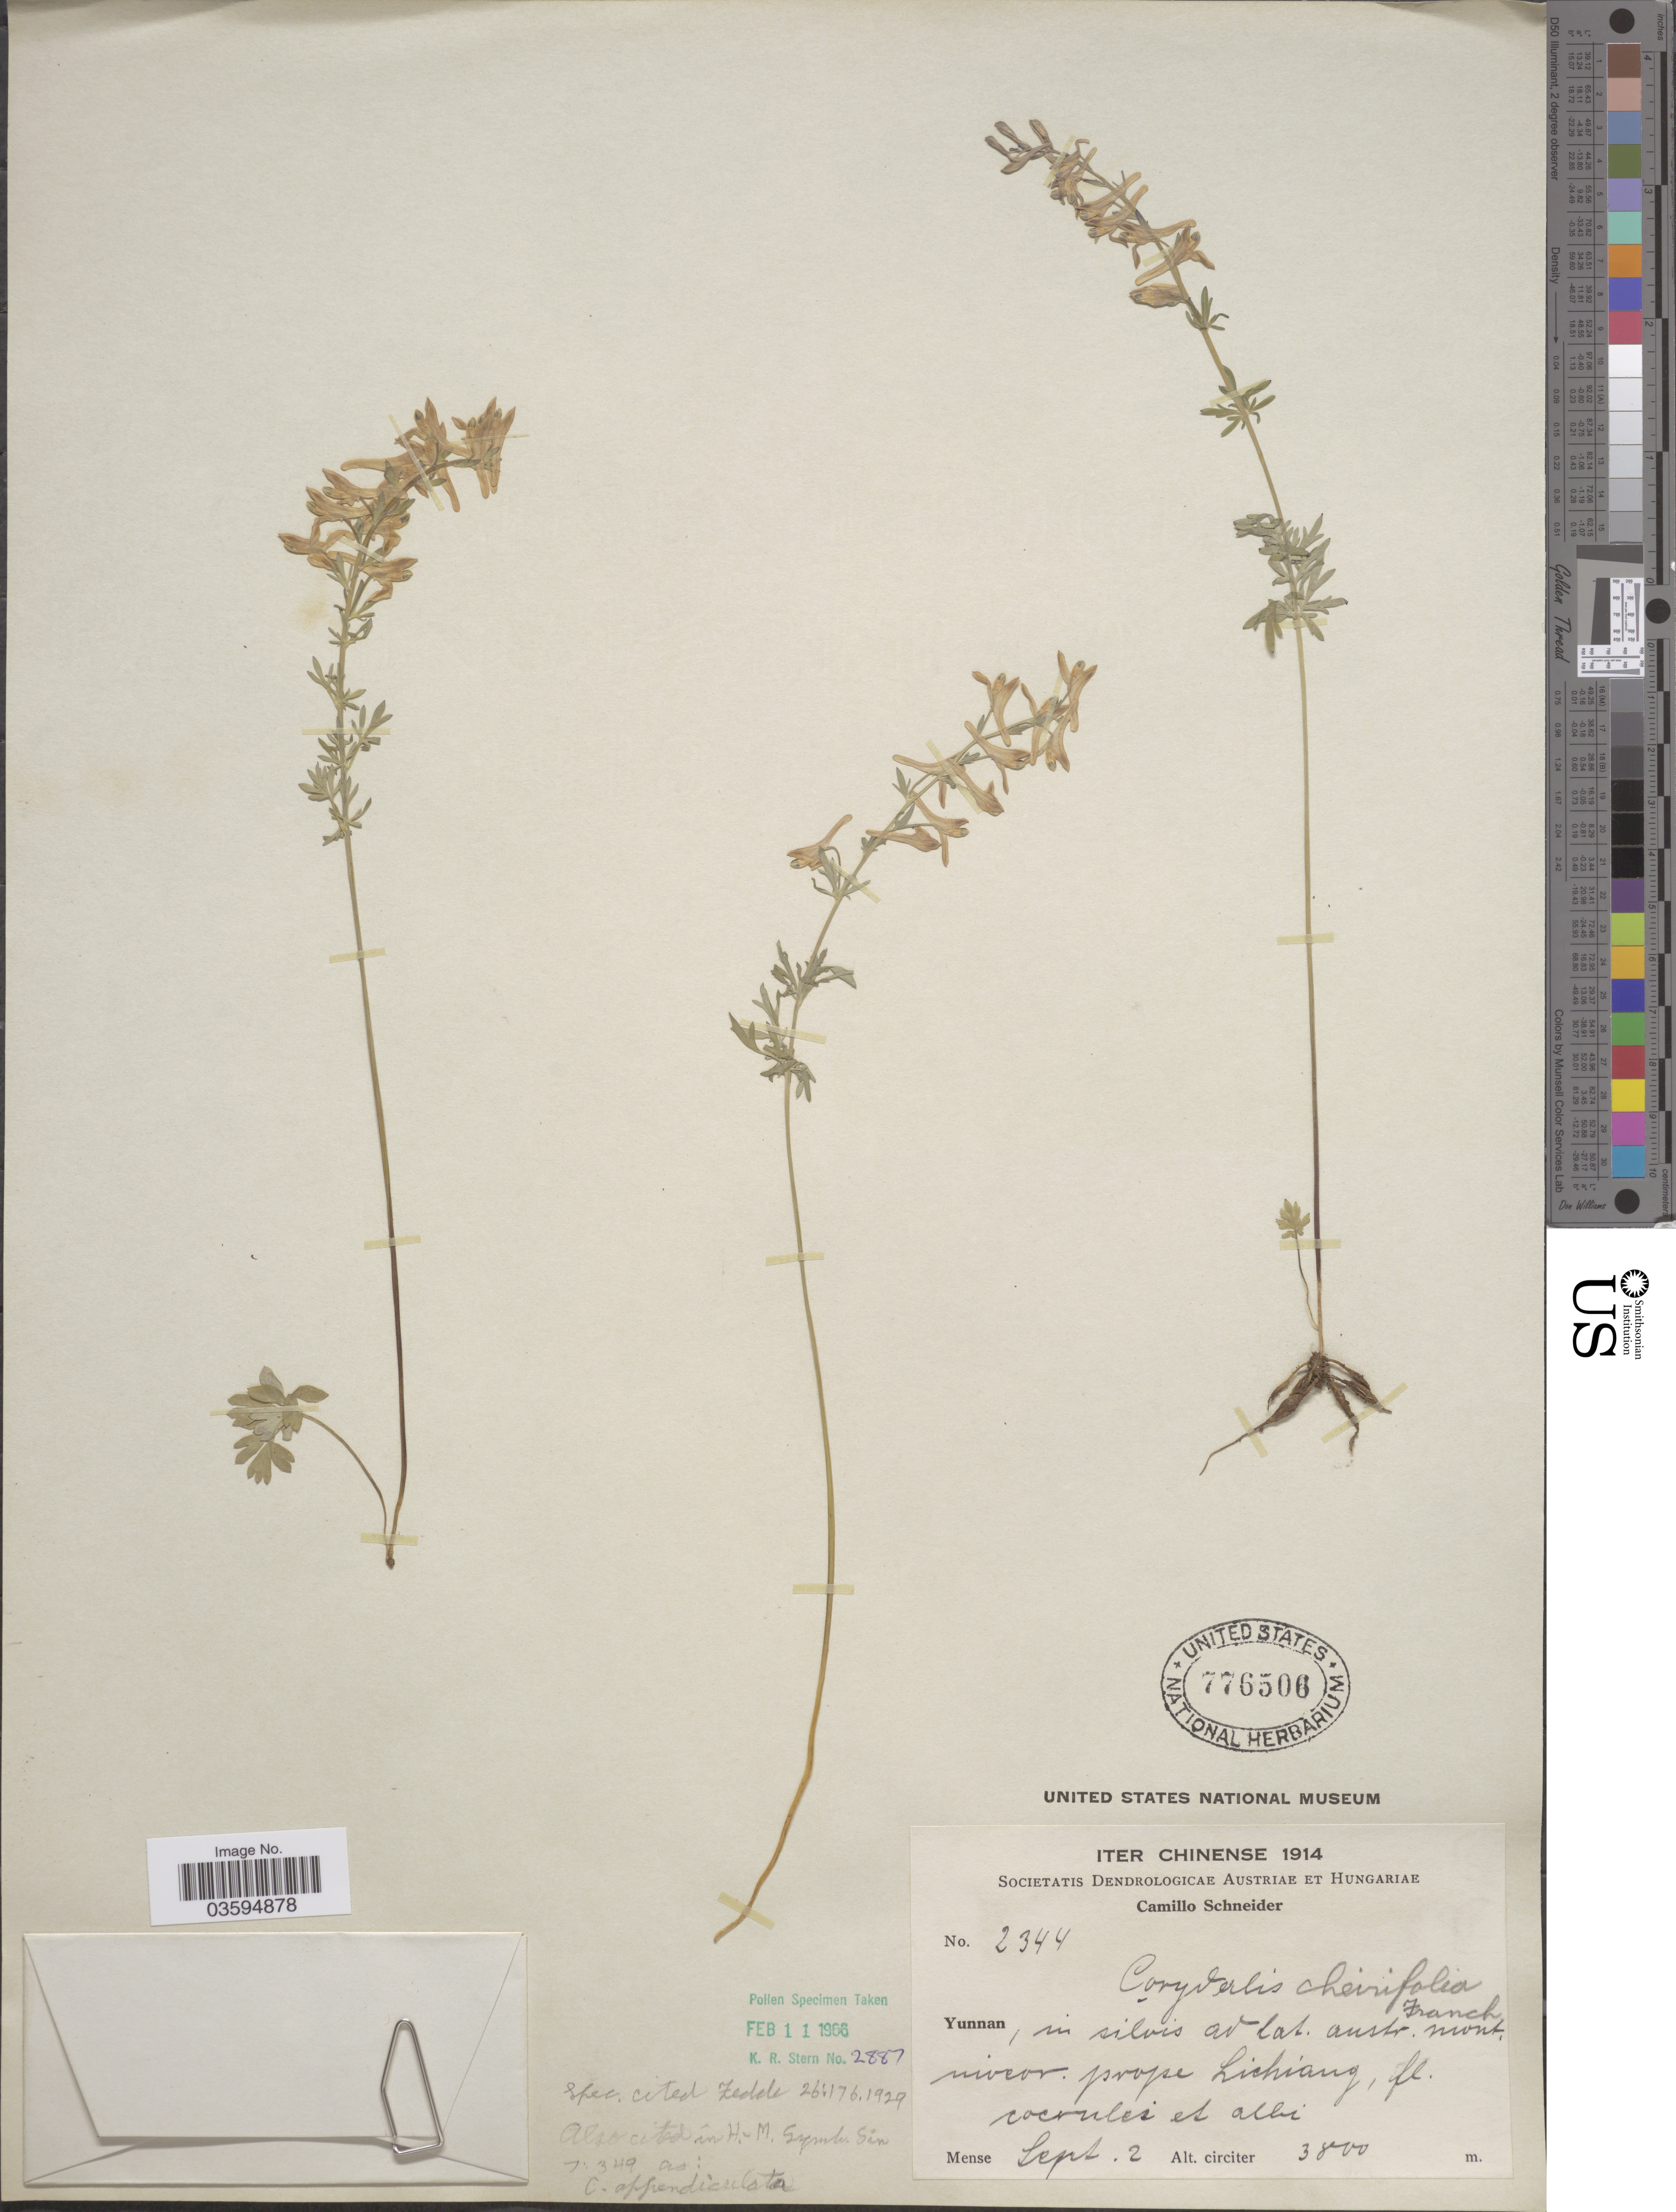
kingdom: Plantae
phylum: Tracheophyta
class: Magnoliopsida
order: Ranunculales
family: Papaveraceae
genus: Corydalis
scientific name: Corydalis appendiculata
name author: Hand.-Mazz.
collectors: C. K. Schneider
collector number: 2344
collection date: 1914-09-02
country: China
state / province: Yunnan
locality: In silvis ad lat. austr. mont. niveor. prope Lichiang.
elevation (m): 3800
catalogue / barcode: US 776506